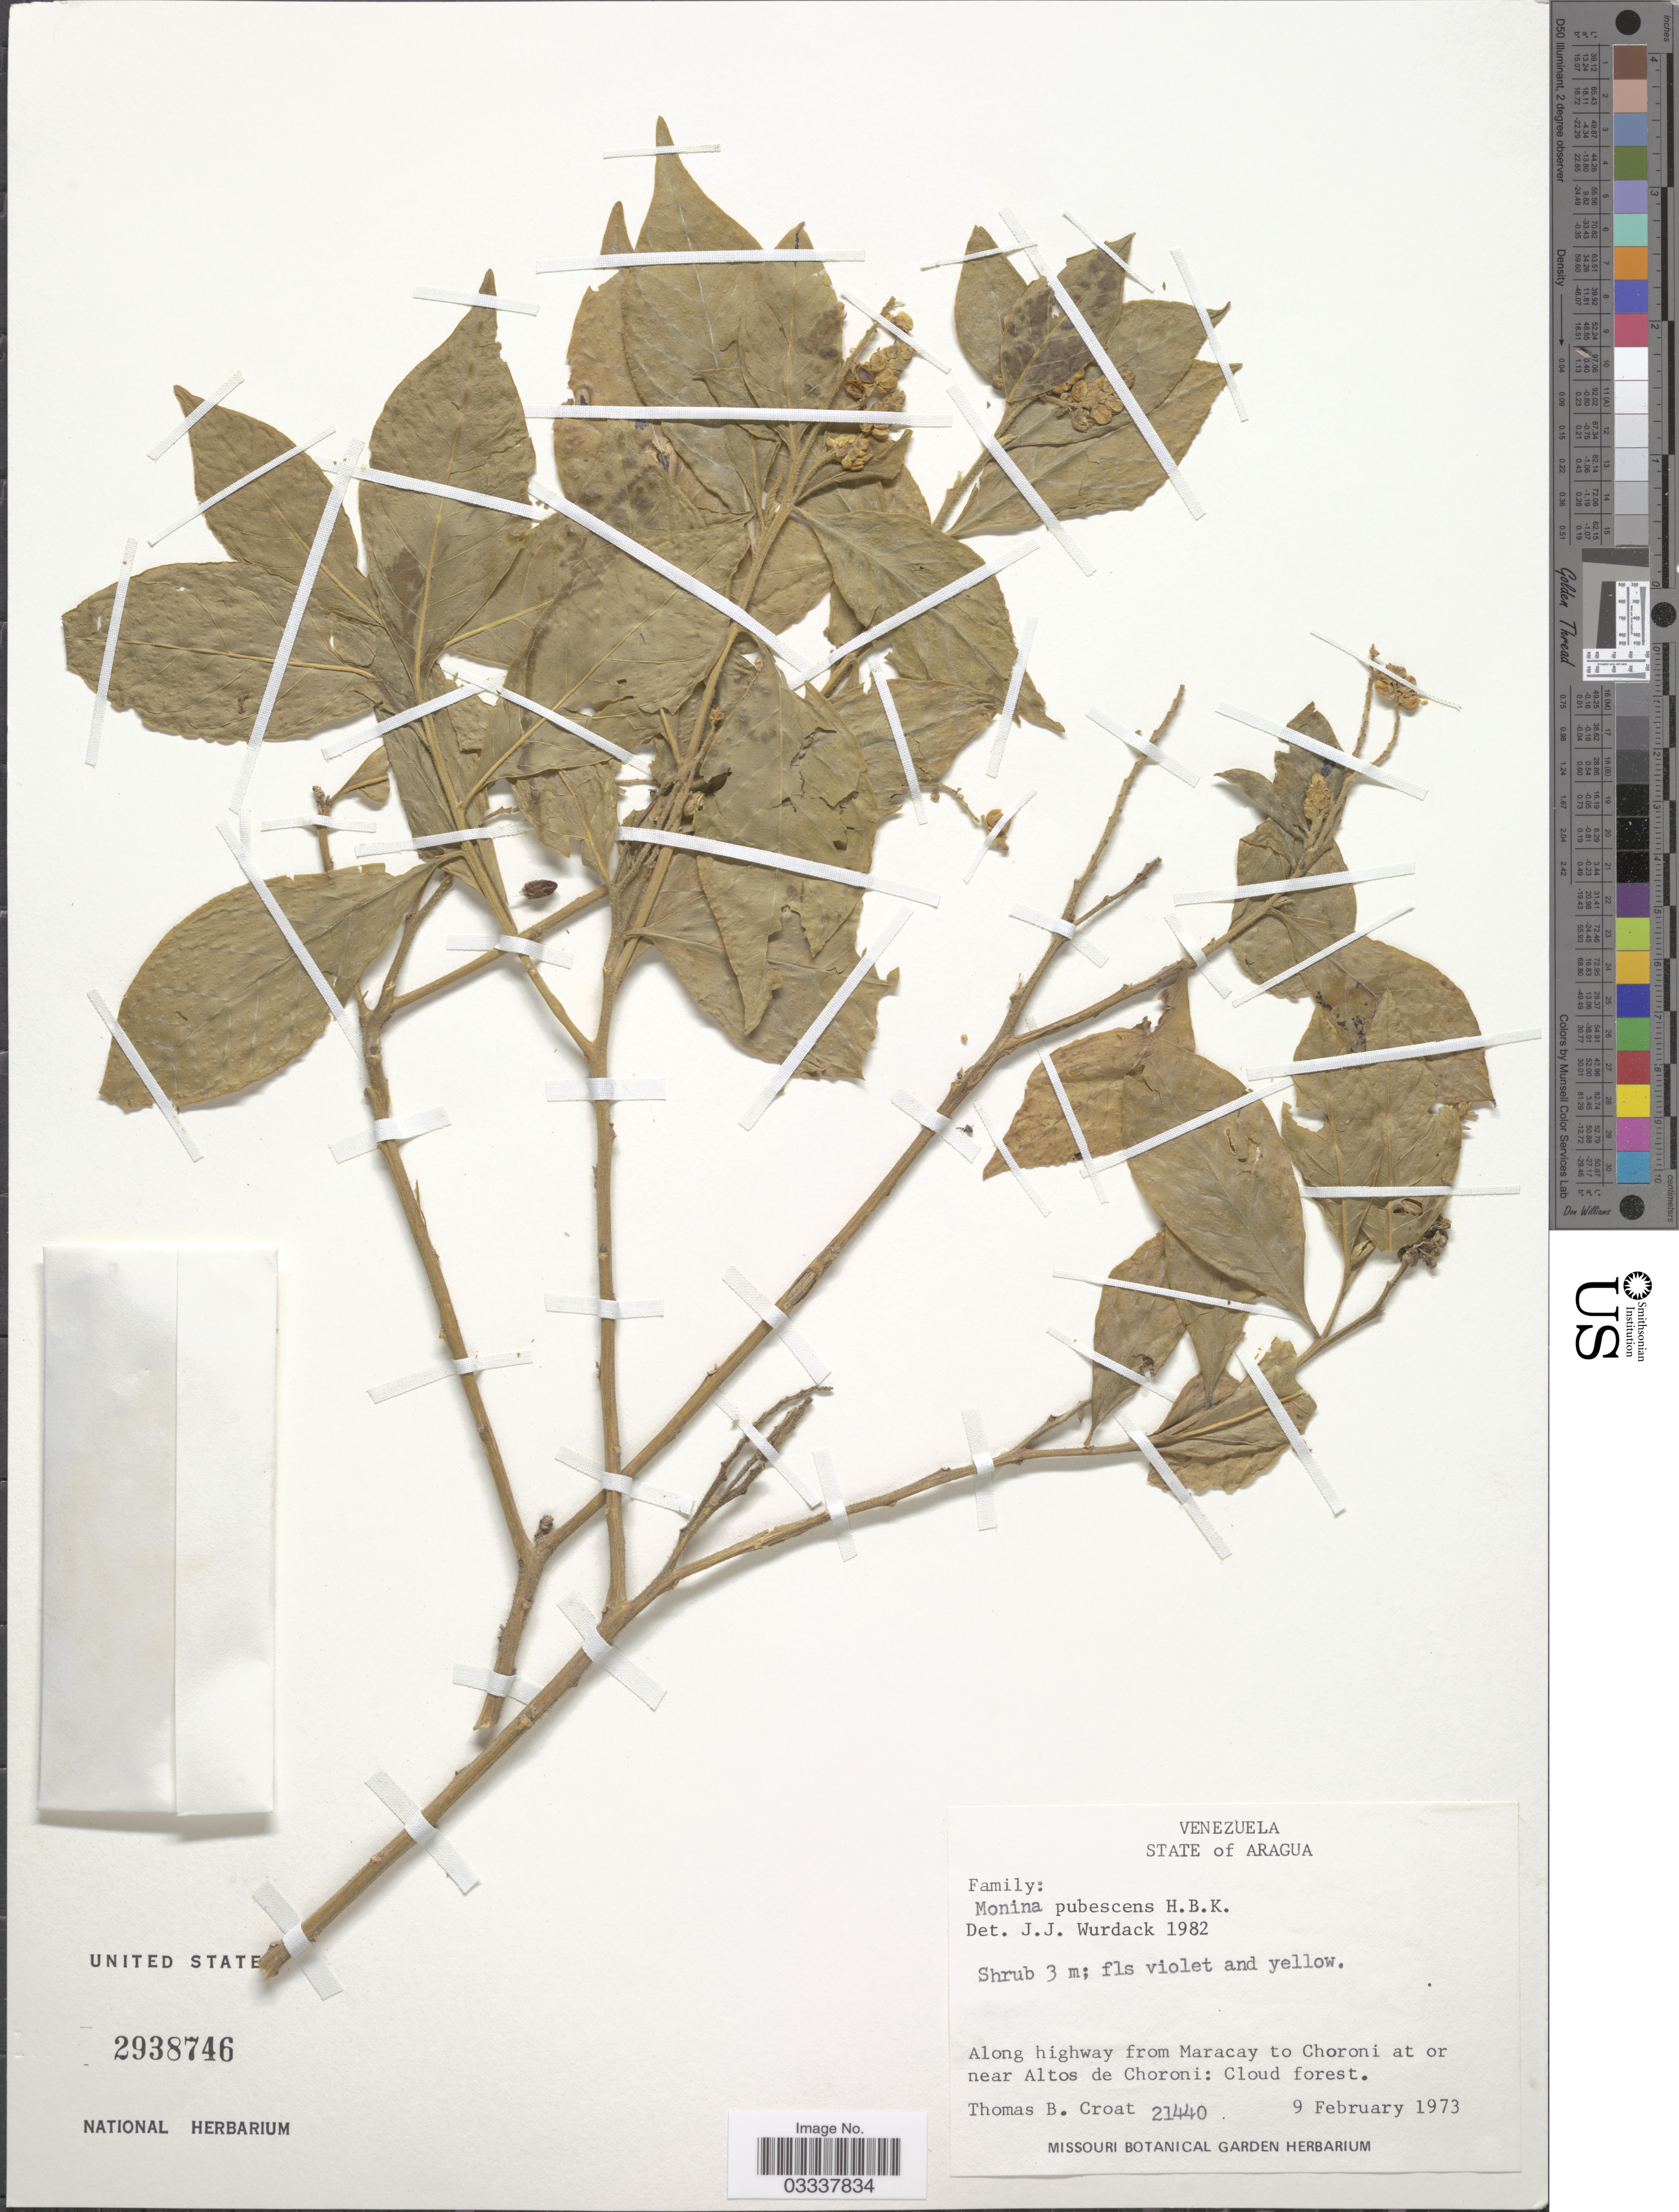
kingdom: Plantae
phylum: Tracheophyta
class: Magnoliopsida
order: Fabales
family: Polygalaceae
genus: Monnina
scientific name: Monnina pubescens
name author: Kunth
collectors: T. B. Croat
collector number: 21440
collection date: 1973-02-09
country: Venezuela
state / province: Aragua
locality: Along highway from Maracay to Choroni at or near Altos de Choroni.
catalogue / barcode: US 2938746